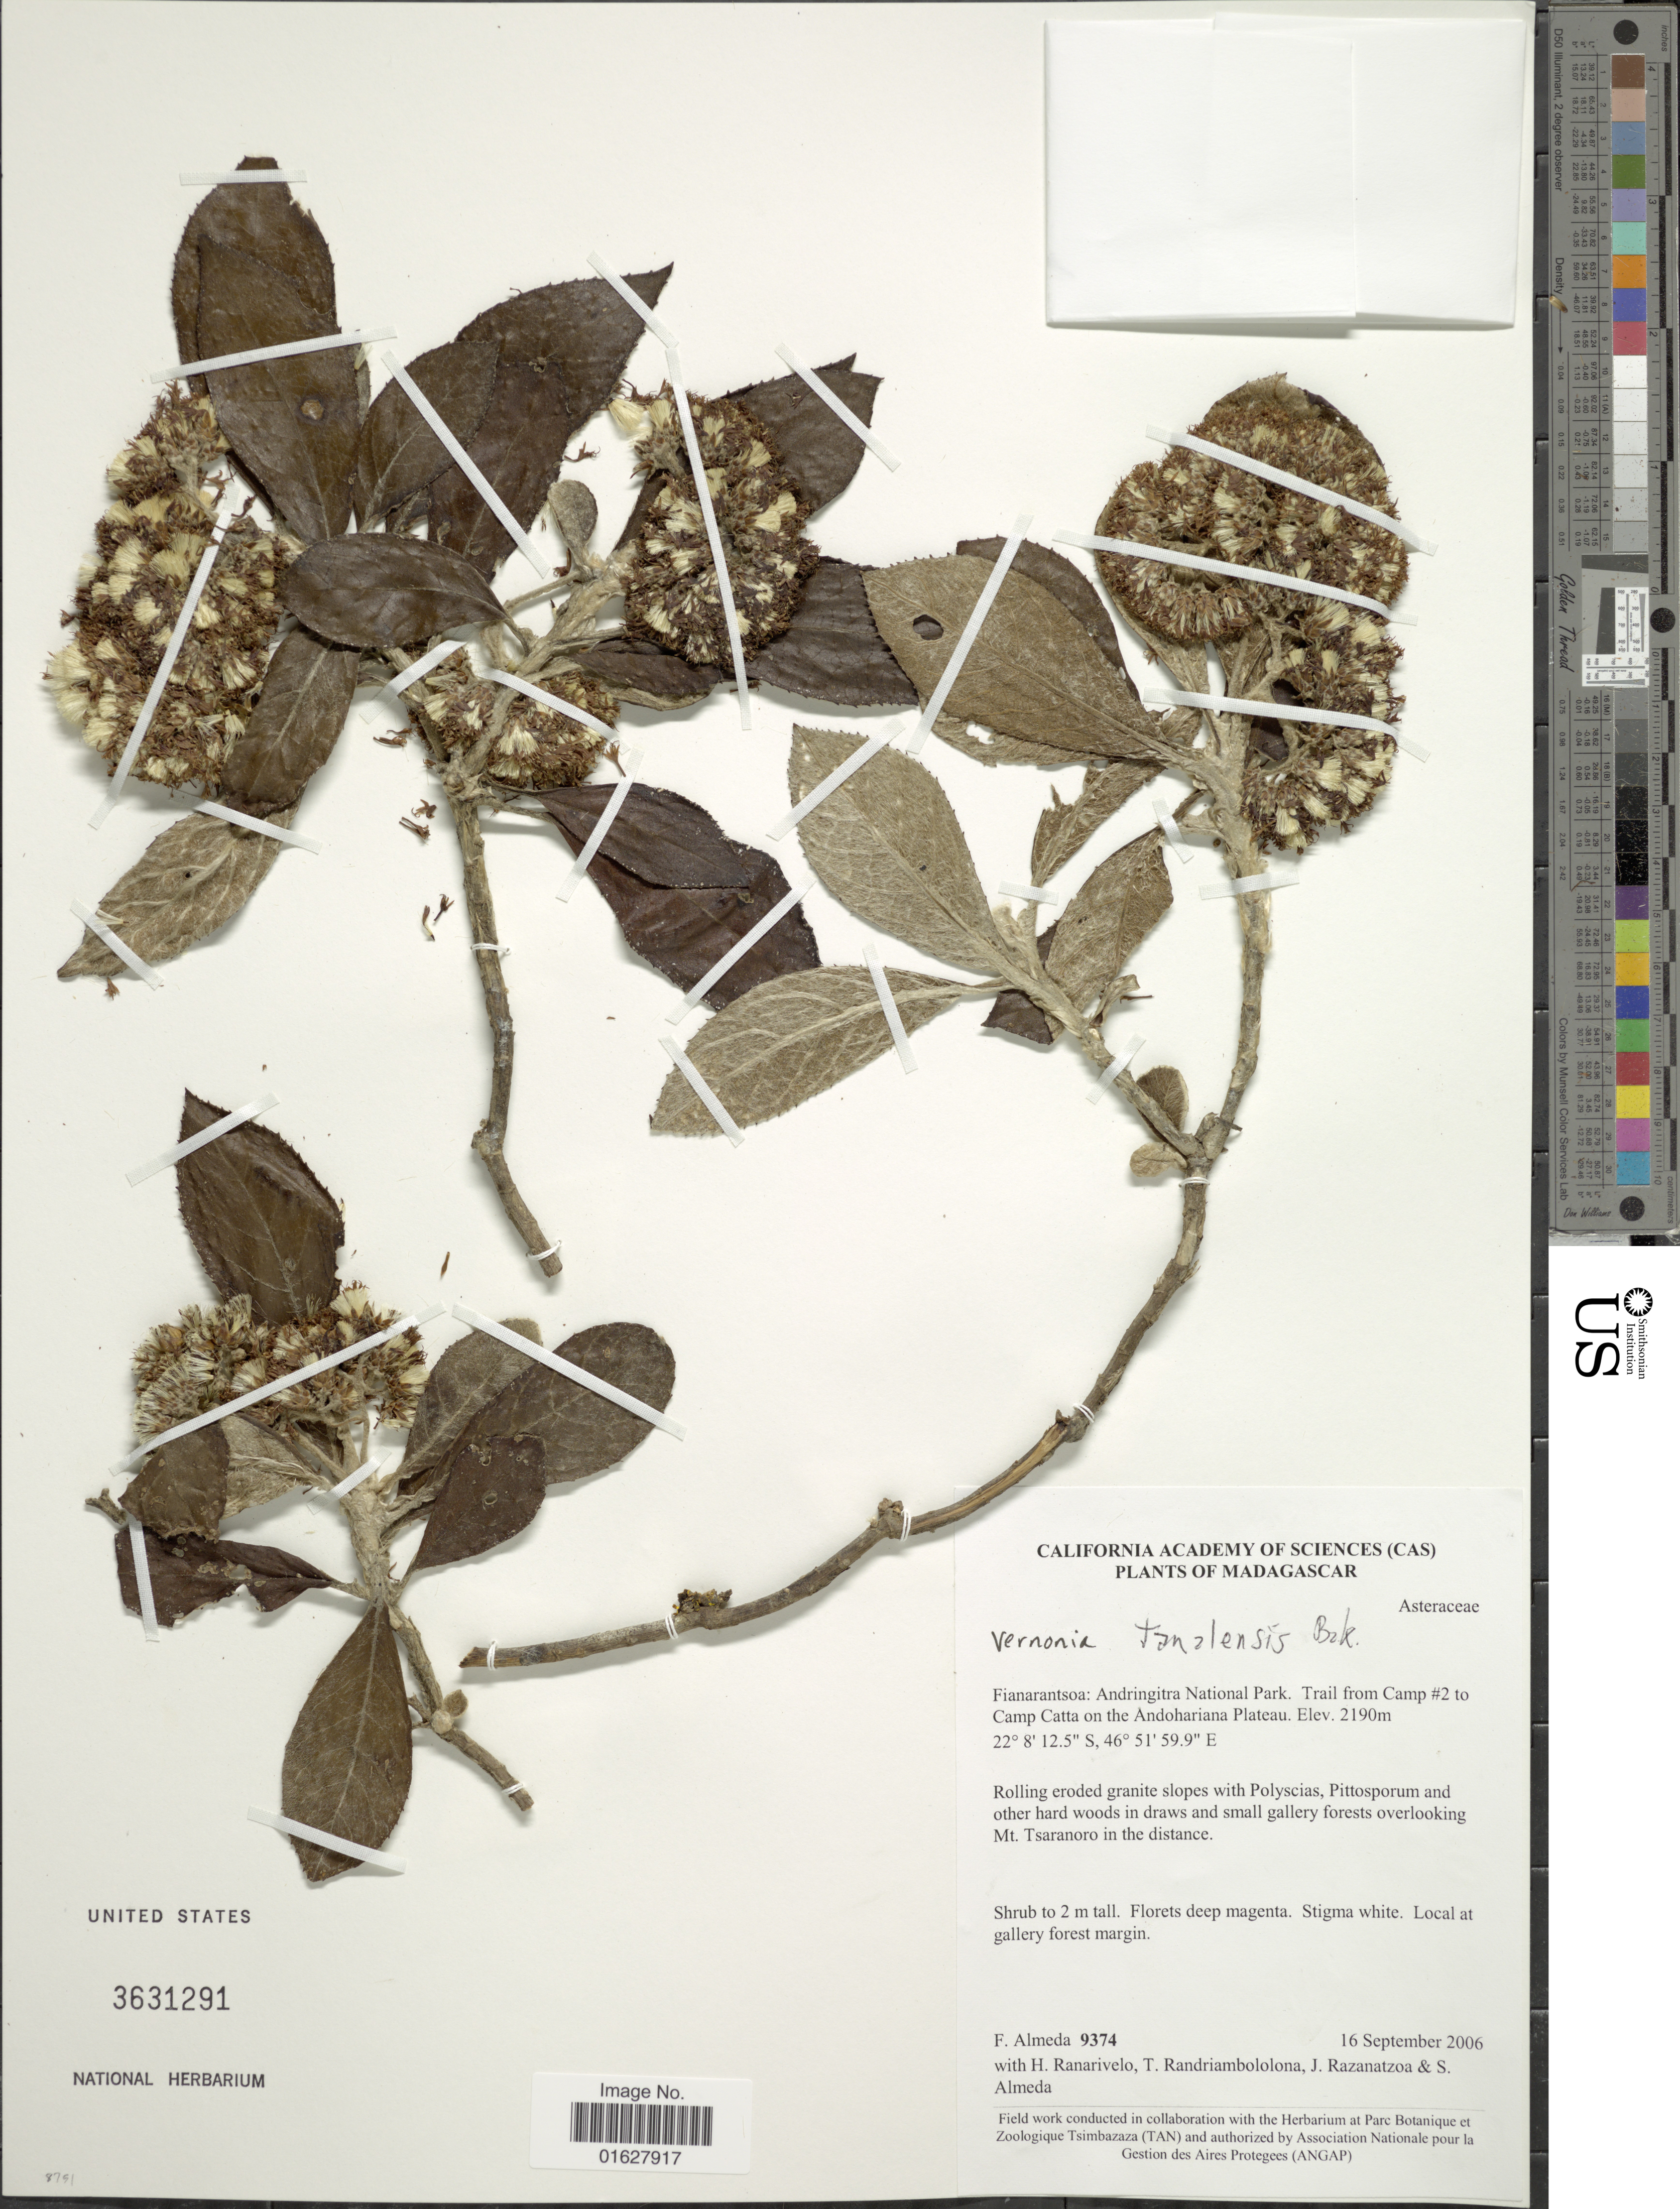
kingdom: Plantae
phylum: Tracheophyta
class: Magnoliopsida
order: Asterales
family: Asteraceae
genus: Vernonia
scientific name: Vernonia tanalensis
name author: Baker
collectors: F. Almeda, H. Ranarivelo, T. Randriambololona, J. Razanatzoa & S. Almeda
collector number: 9374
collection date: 2006-09-16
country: Madagascar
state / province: Haute Matsiatra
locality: Madagascar. Fianarantsoa: Andringitira National Park. Trail from Camp #2 to Camp Catta on the Andohariana Plateau. Rolling eroded slopes and small gallery forests overlooking Mt. Tsaranoro in the distance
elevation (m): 2190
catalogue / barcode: US 3631291